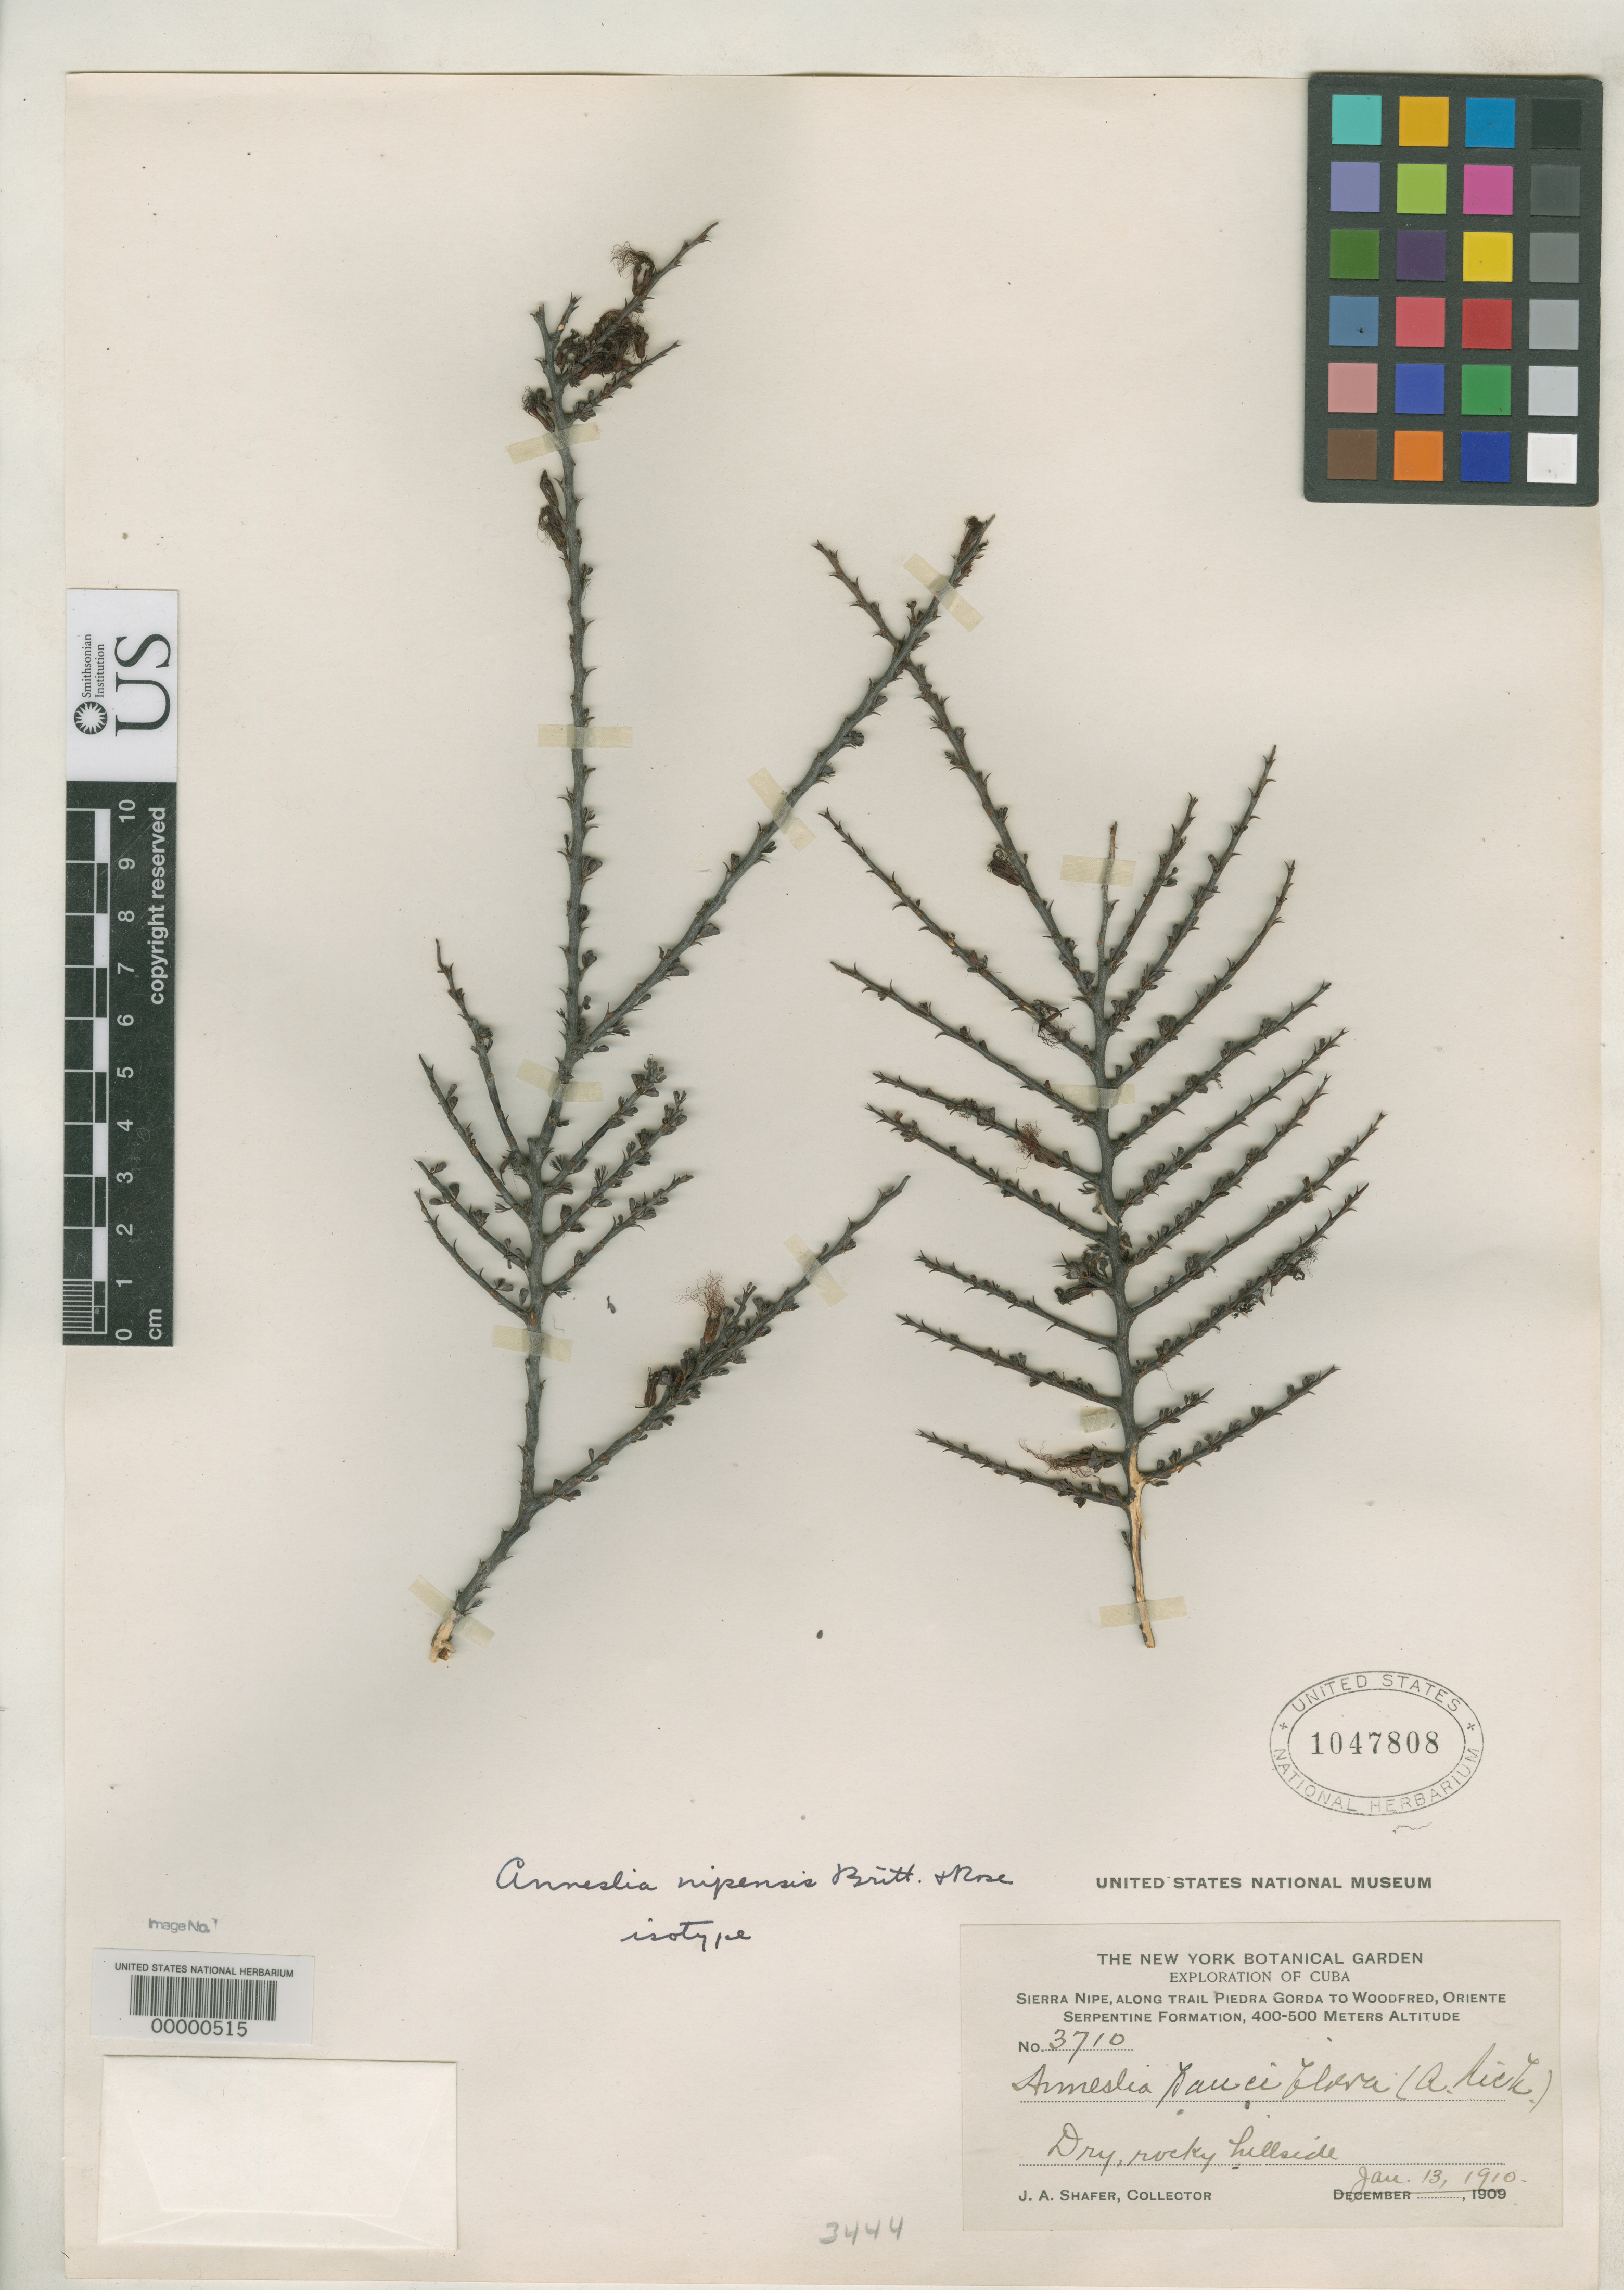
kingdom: Plantae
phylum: Tracheophyta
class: Magnoliopsida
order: Fabales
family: Fabaceae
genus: Anneslia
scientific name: Anneslia nipensis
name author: Britton & Rose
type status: Type Fragment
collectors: J. A. Shafer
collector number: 3710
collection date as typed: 13 Jan 1910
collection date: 1910-01-13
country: Cuba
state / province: Oriente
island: Greater Antilles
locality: Between Piedra Gorda and Woodfred.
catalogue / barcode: US 1047808